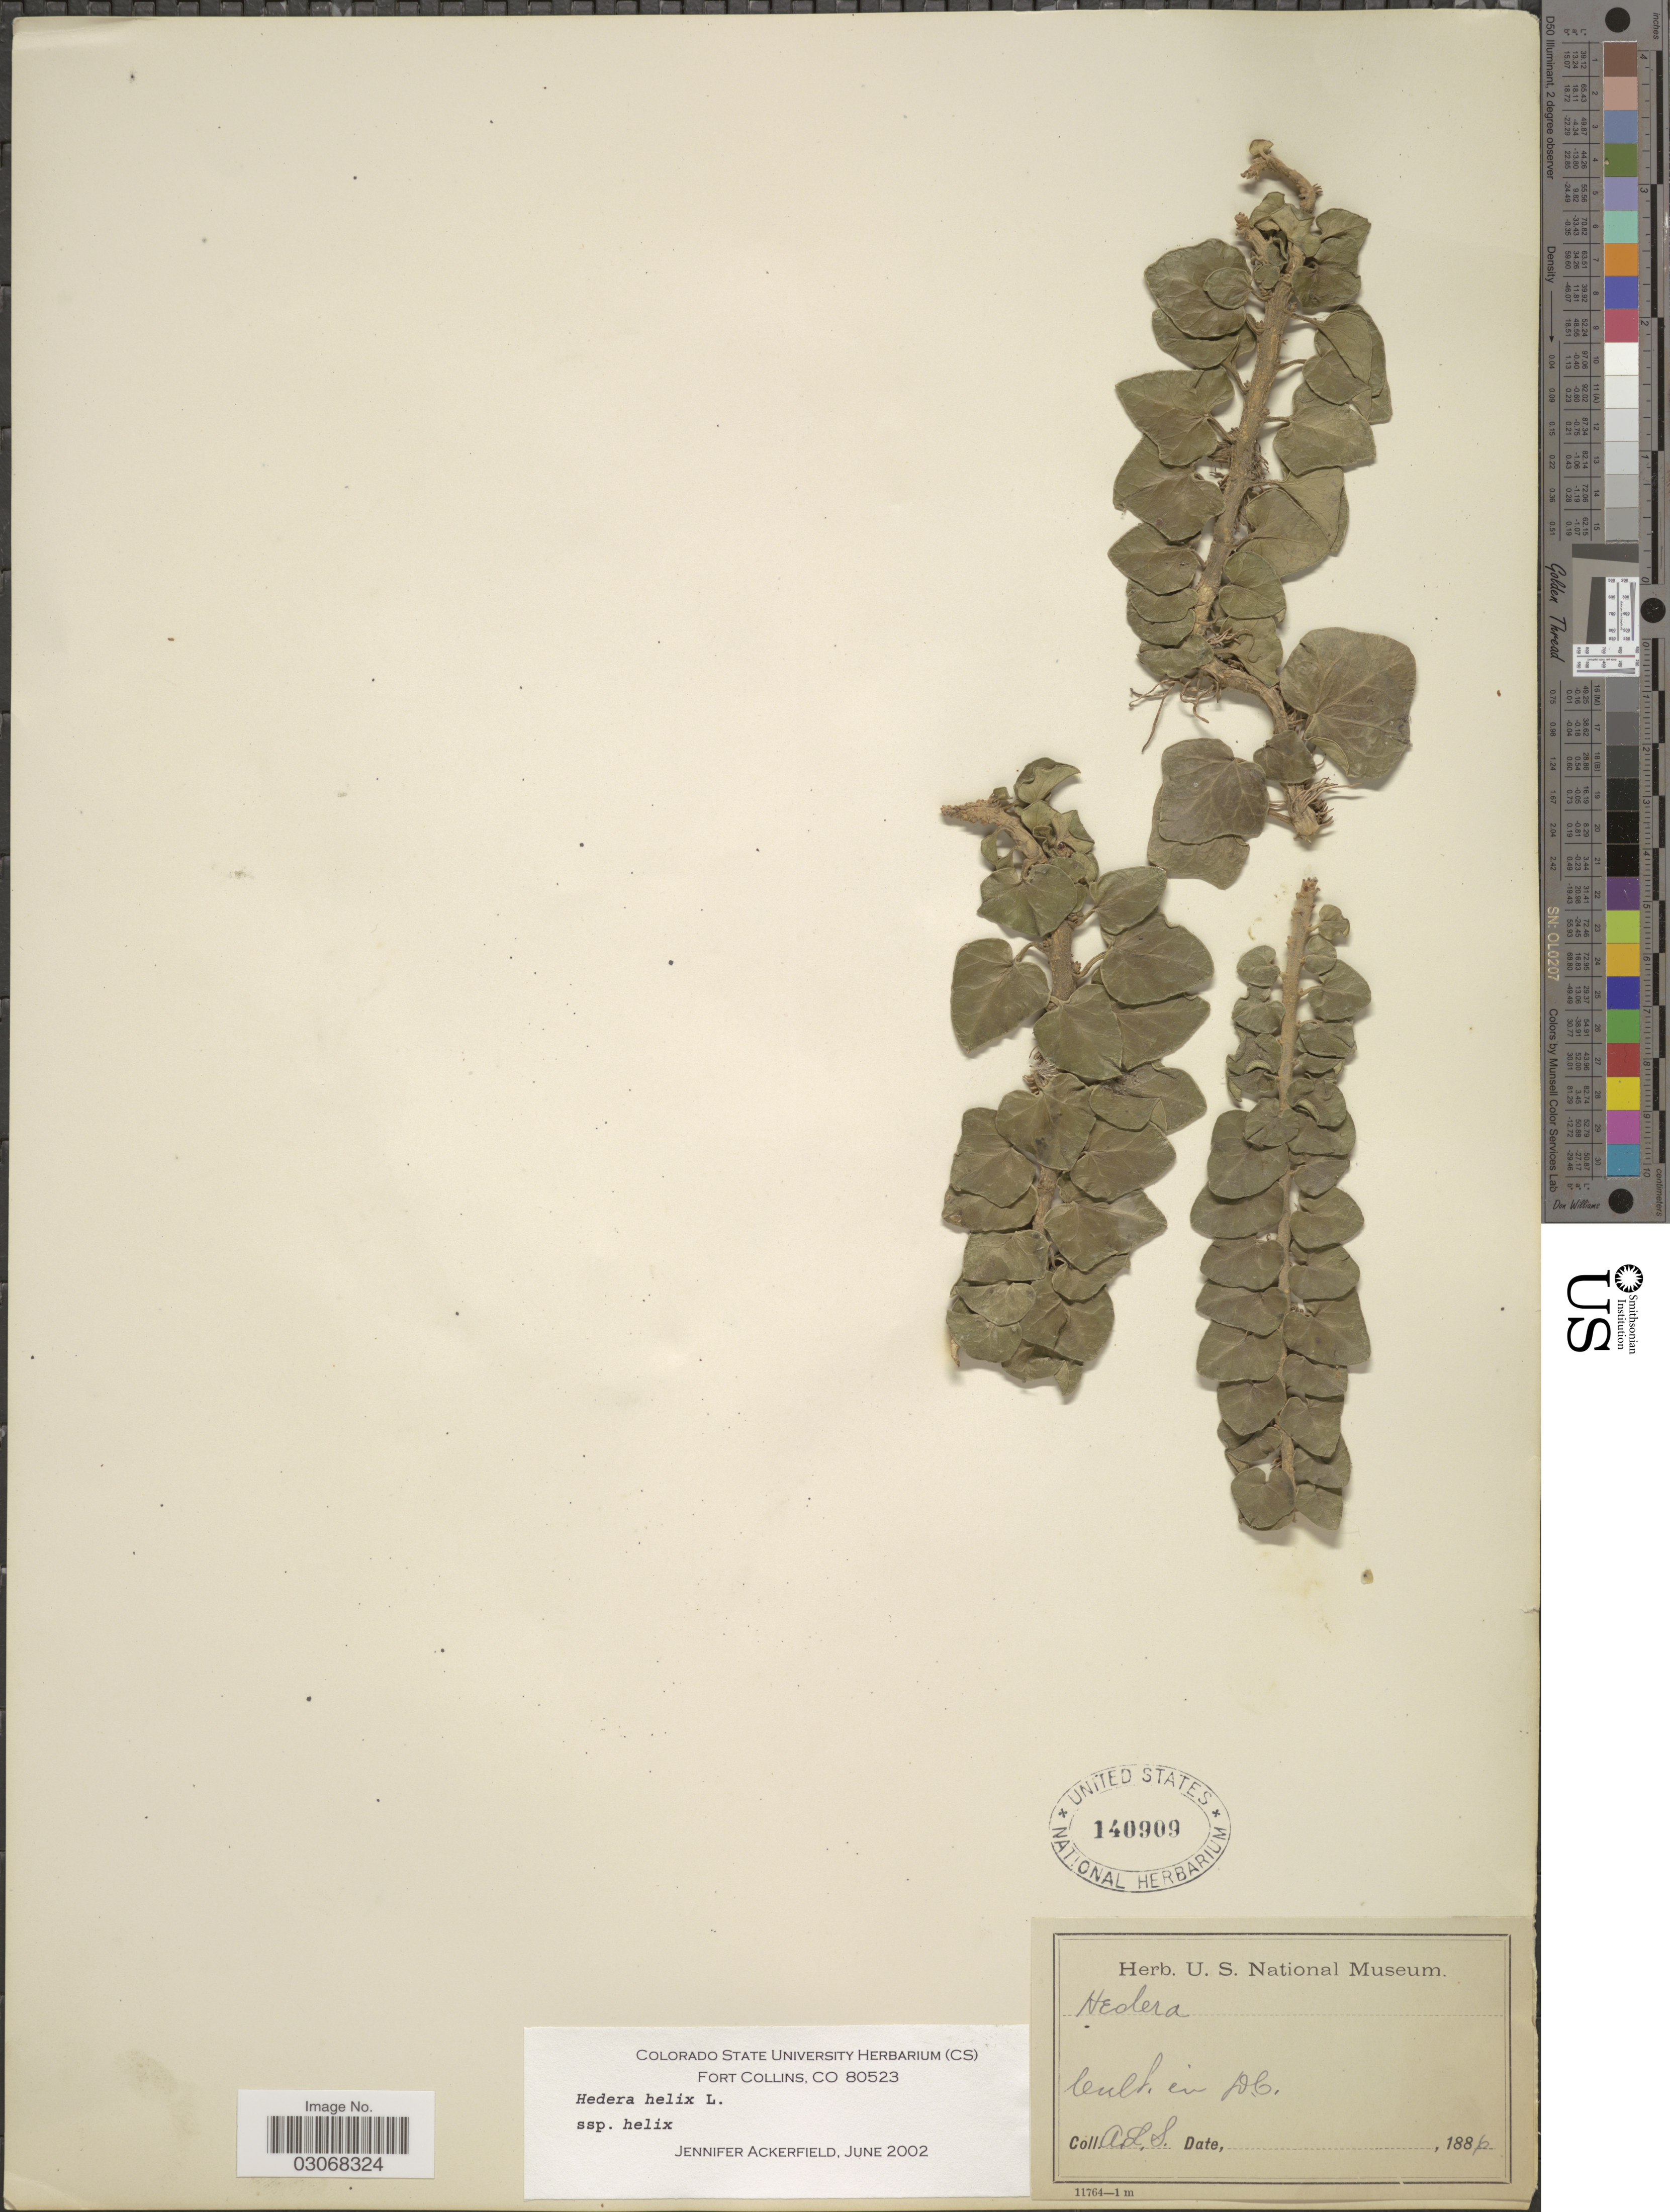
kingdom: Plantae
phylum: Tracheophyta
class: Magnoliopsida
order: Apiales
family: Araliaceae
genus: Hedera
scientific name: Hedera helix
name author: L.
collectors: A. L. S.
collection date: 1886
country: United States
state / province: District of Columbia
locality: Cult. in D.C.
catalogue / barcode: US 140909